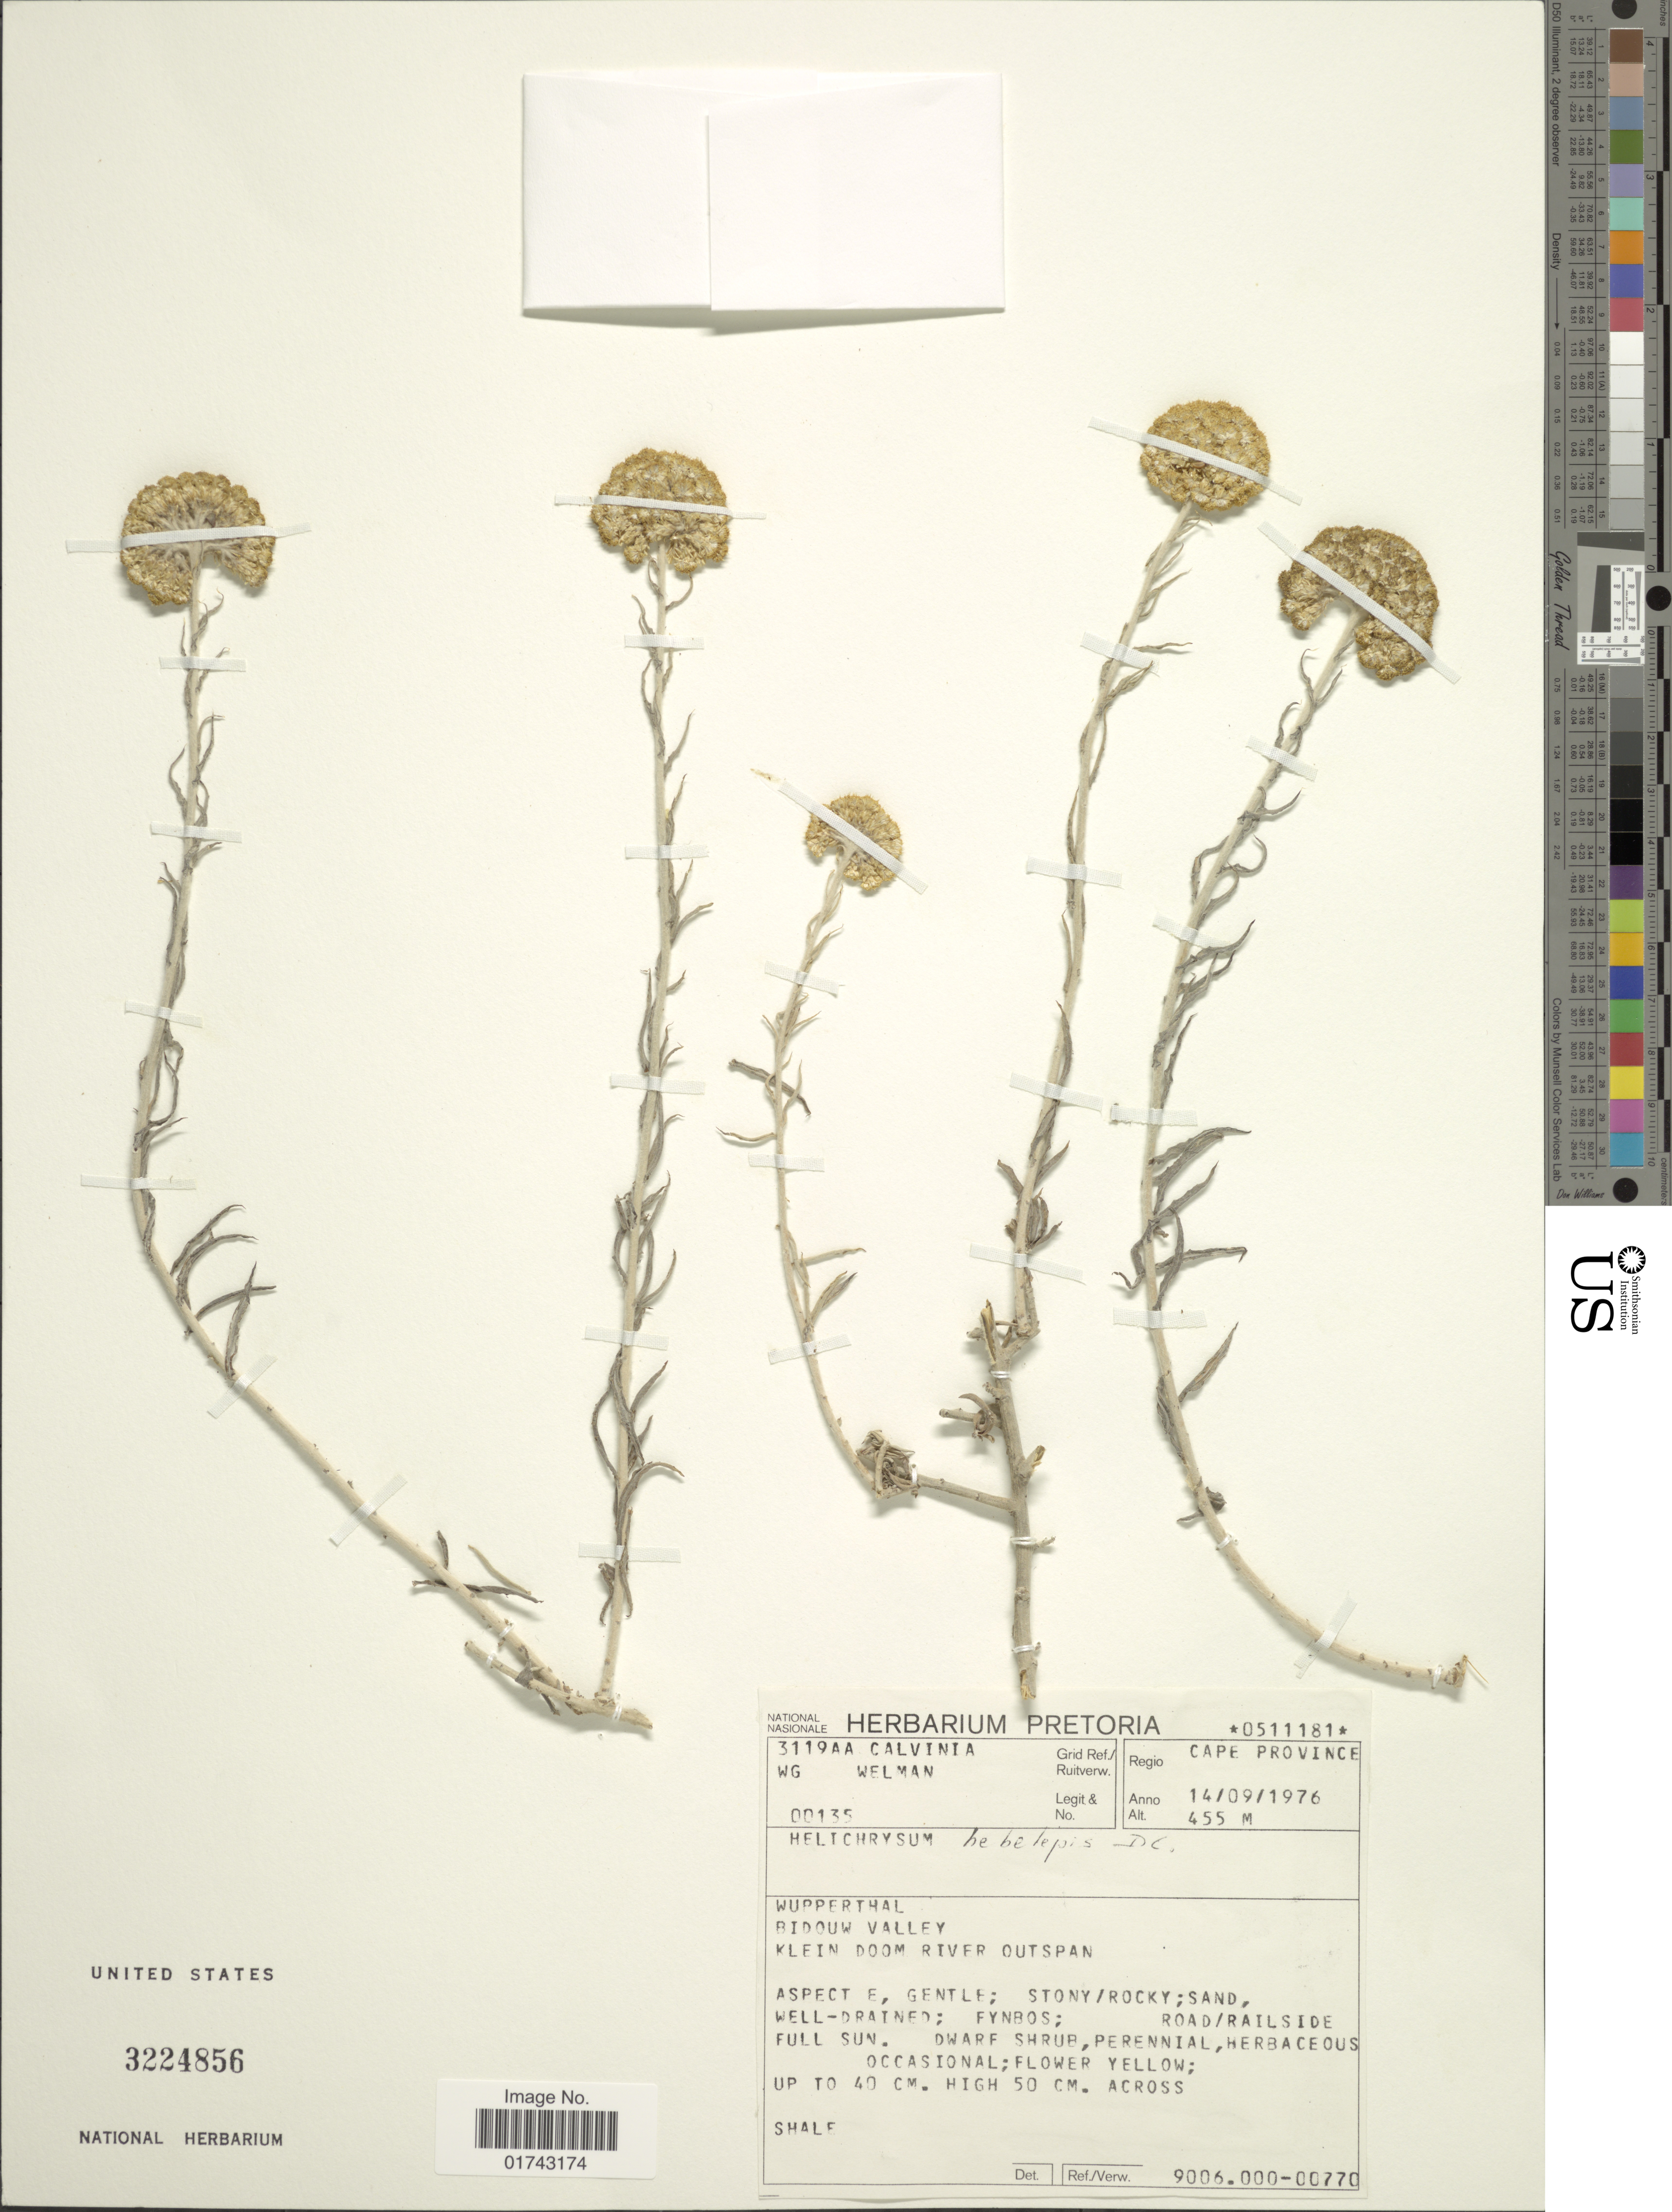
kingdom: Plantae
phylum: Tracheophyta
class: Magnoliopsida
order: Asterales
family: Asteraceae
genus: Helichrysum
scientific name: Helichrysum hebelepsis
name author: DC.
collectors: C. Welman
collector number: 00135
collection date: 1976-09-14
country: South Africa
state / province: Western Cape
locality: Regio Cape Province, Wupperthal, Bidouw Valley, Klein Doom River Outspan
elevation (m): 455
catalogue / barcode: US 3224856